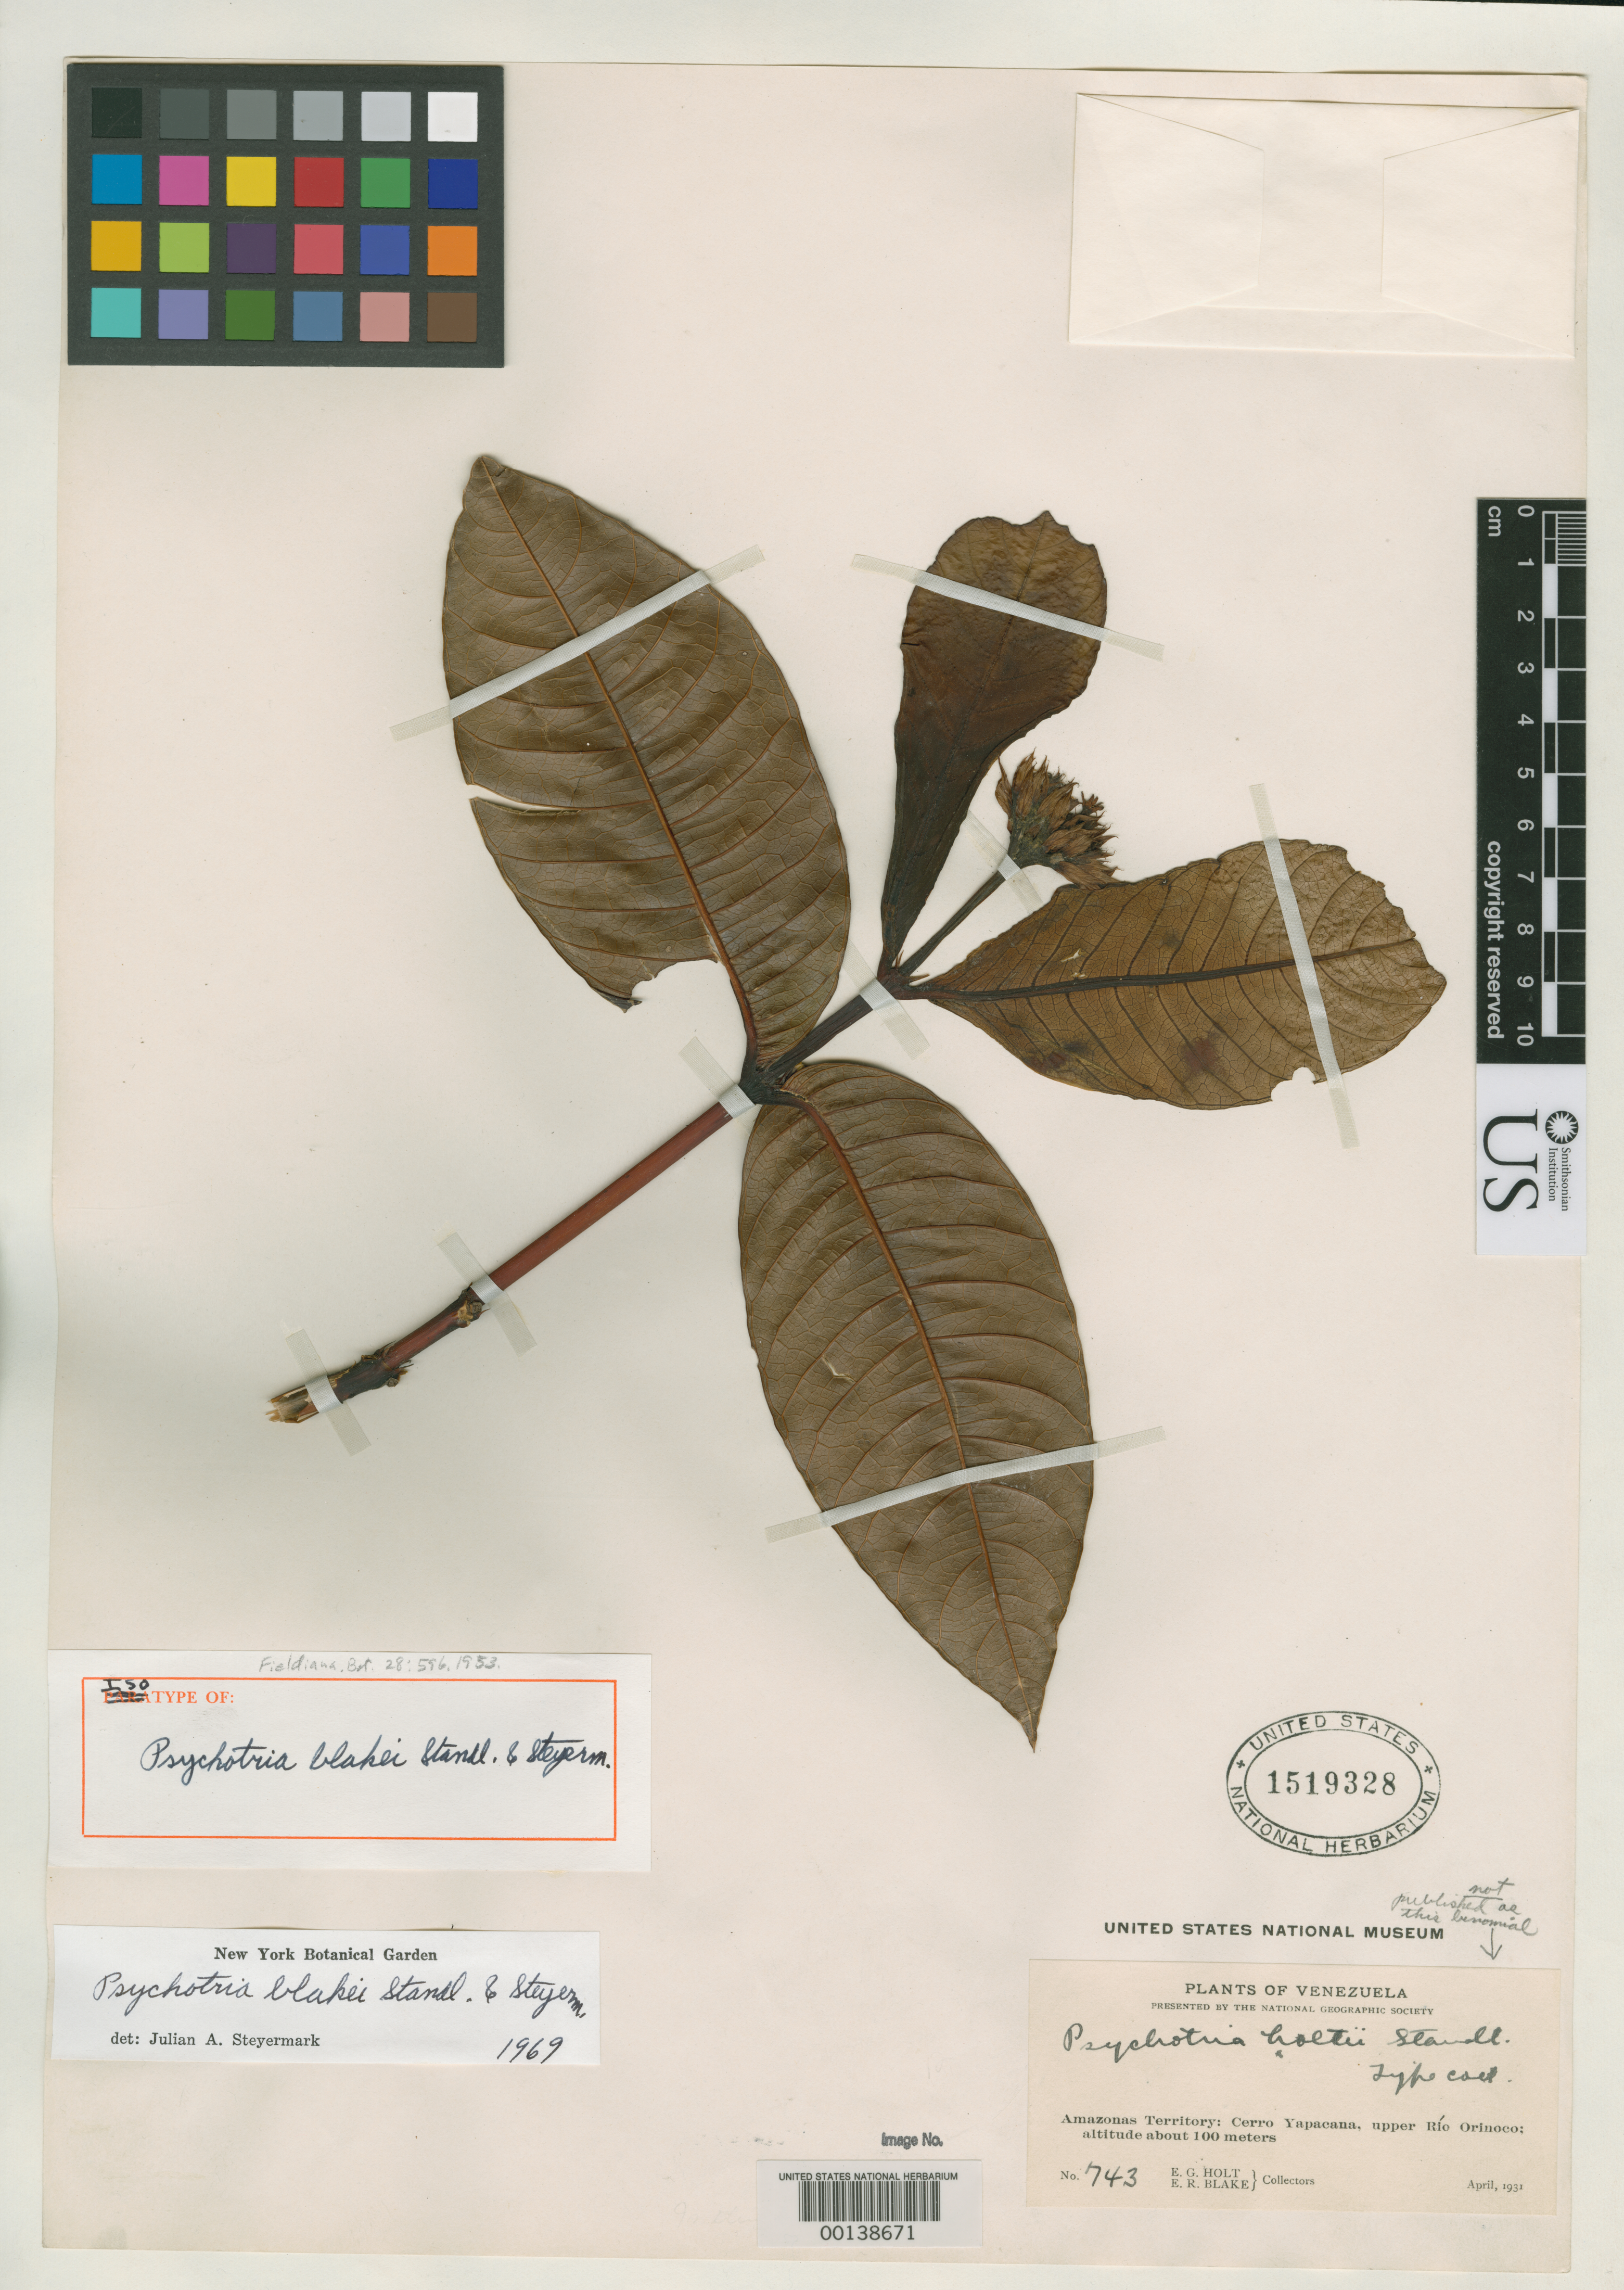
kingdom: Plantae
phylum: Tracheophyta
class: Magnoliopsida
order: Gentianales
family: Rubiaceae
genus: Psychotria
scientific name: Psychotria blakei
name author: Standl. & Steyerm.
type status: Isotype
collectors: E. Holt & E. R. Blake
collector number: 743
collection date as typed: Apr 1931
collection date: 1931-04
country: Venezuela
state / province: Amazonas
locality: Cerro Yapacana, upper Rio Orinoco.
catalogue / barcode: US 1519328